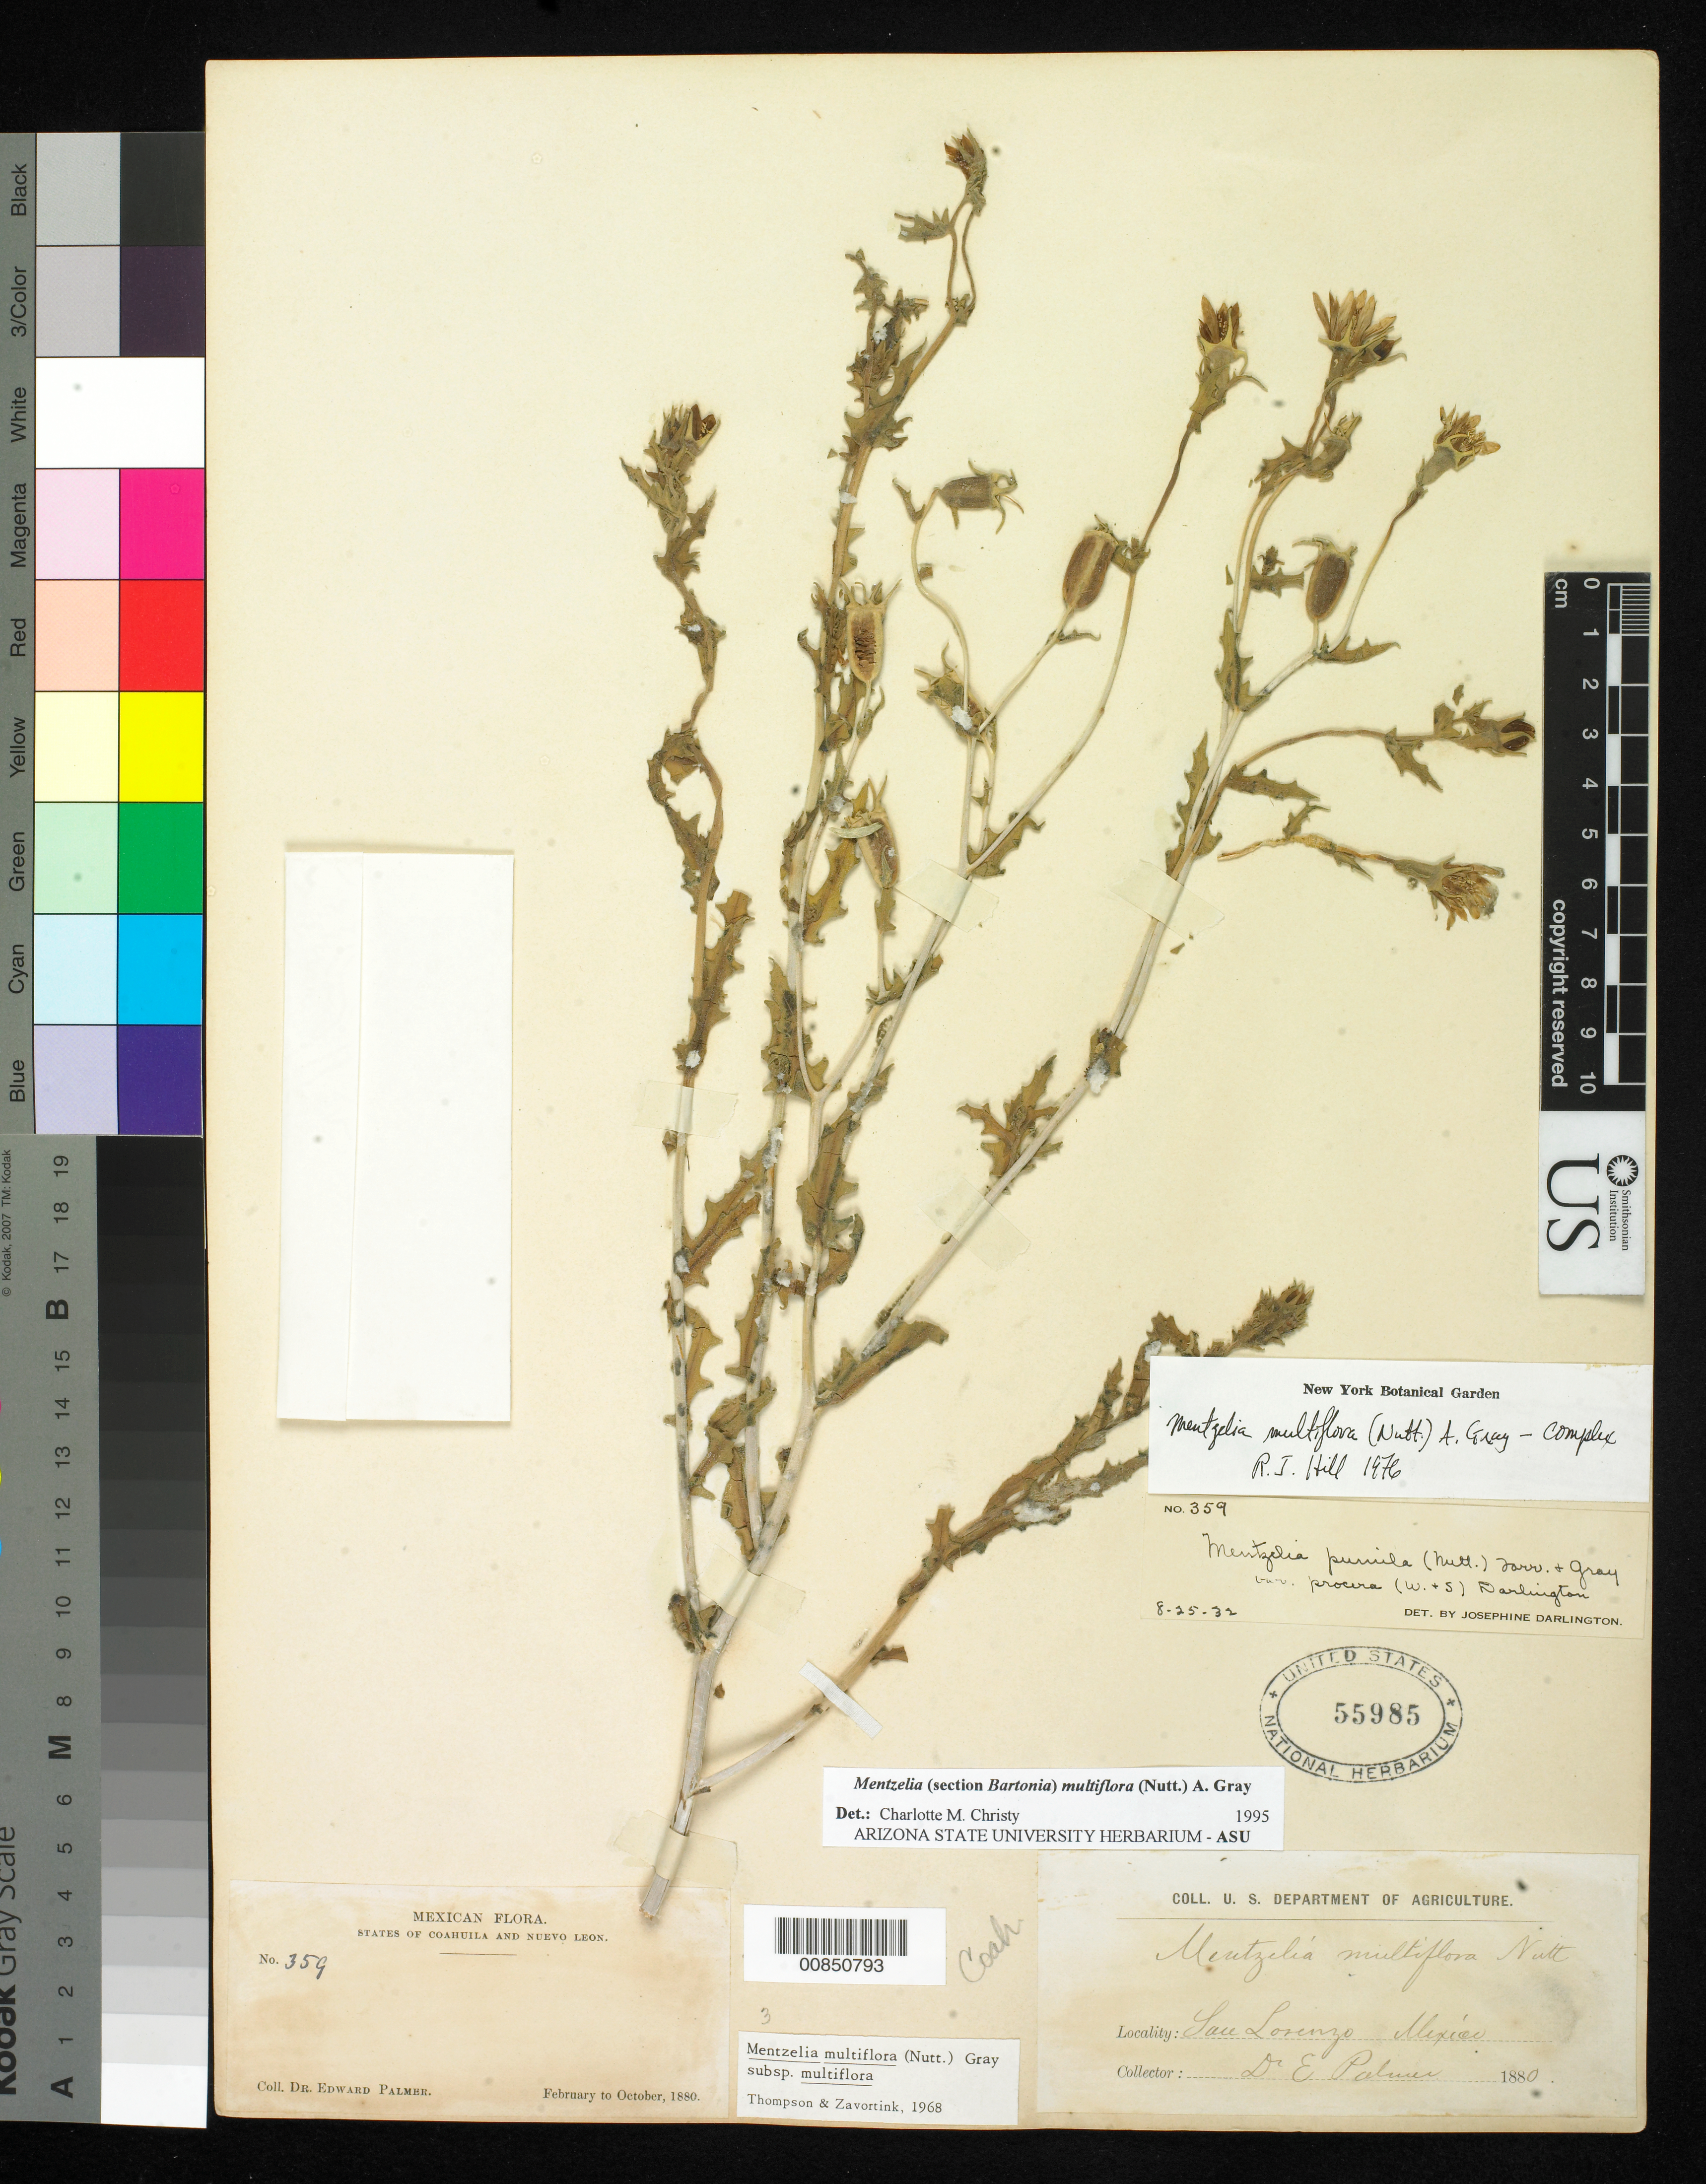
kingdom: Plantae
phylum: Tracheophyta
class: Magnoliopsida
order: Cornales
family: Loasaceae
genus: Mentzelia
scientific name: Mentzelia multiflora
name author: (Nutt.) A. Gray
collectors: E. Palmer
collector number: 359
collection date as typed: Feb 1880 to -- Oct 1880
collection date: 1880-02/1880-10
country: Mexico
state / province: Coahuila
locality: San Lorenzo.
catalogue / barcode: US 55985